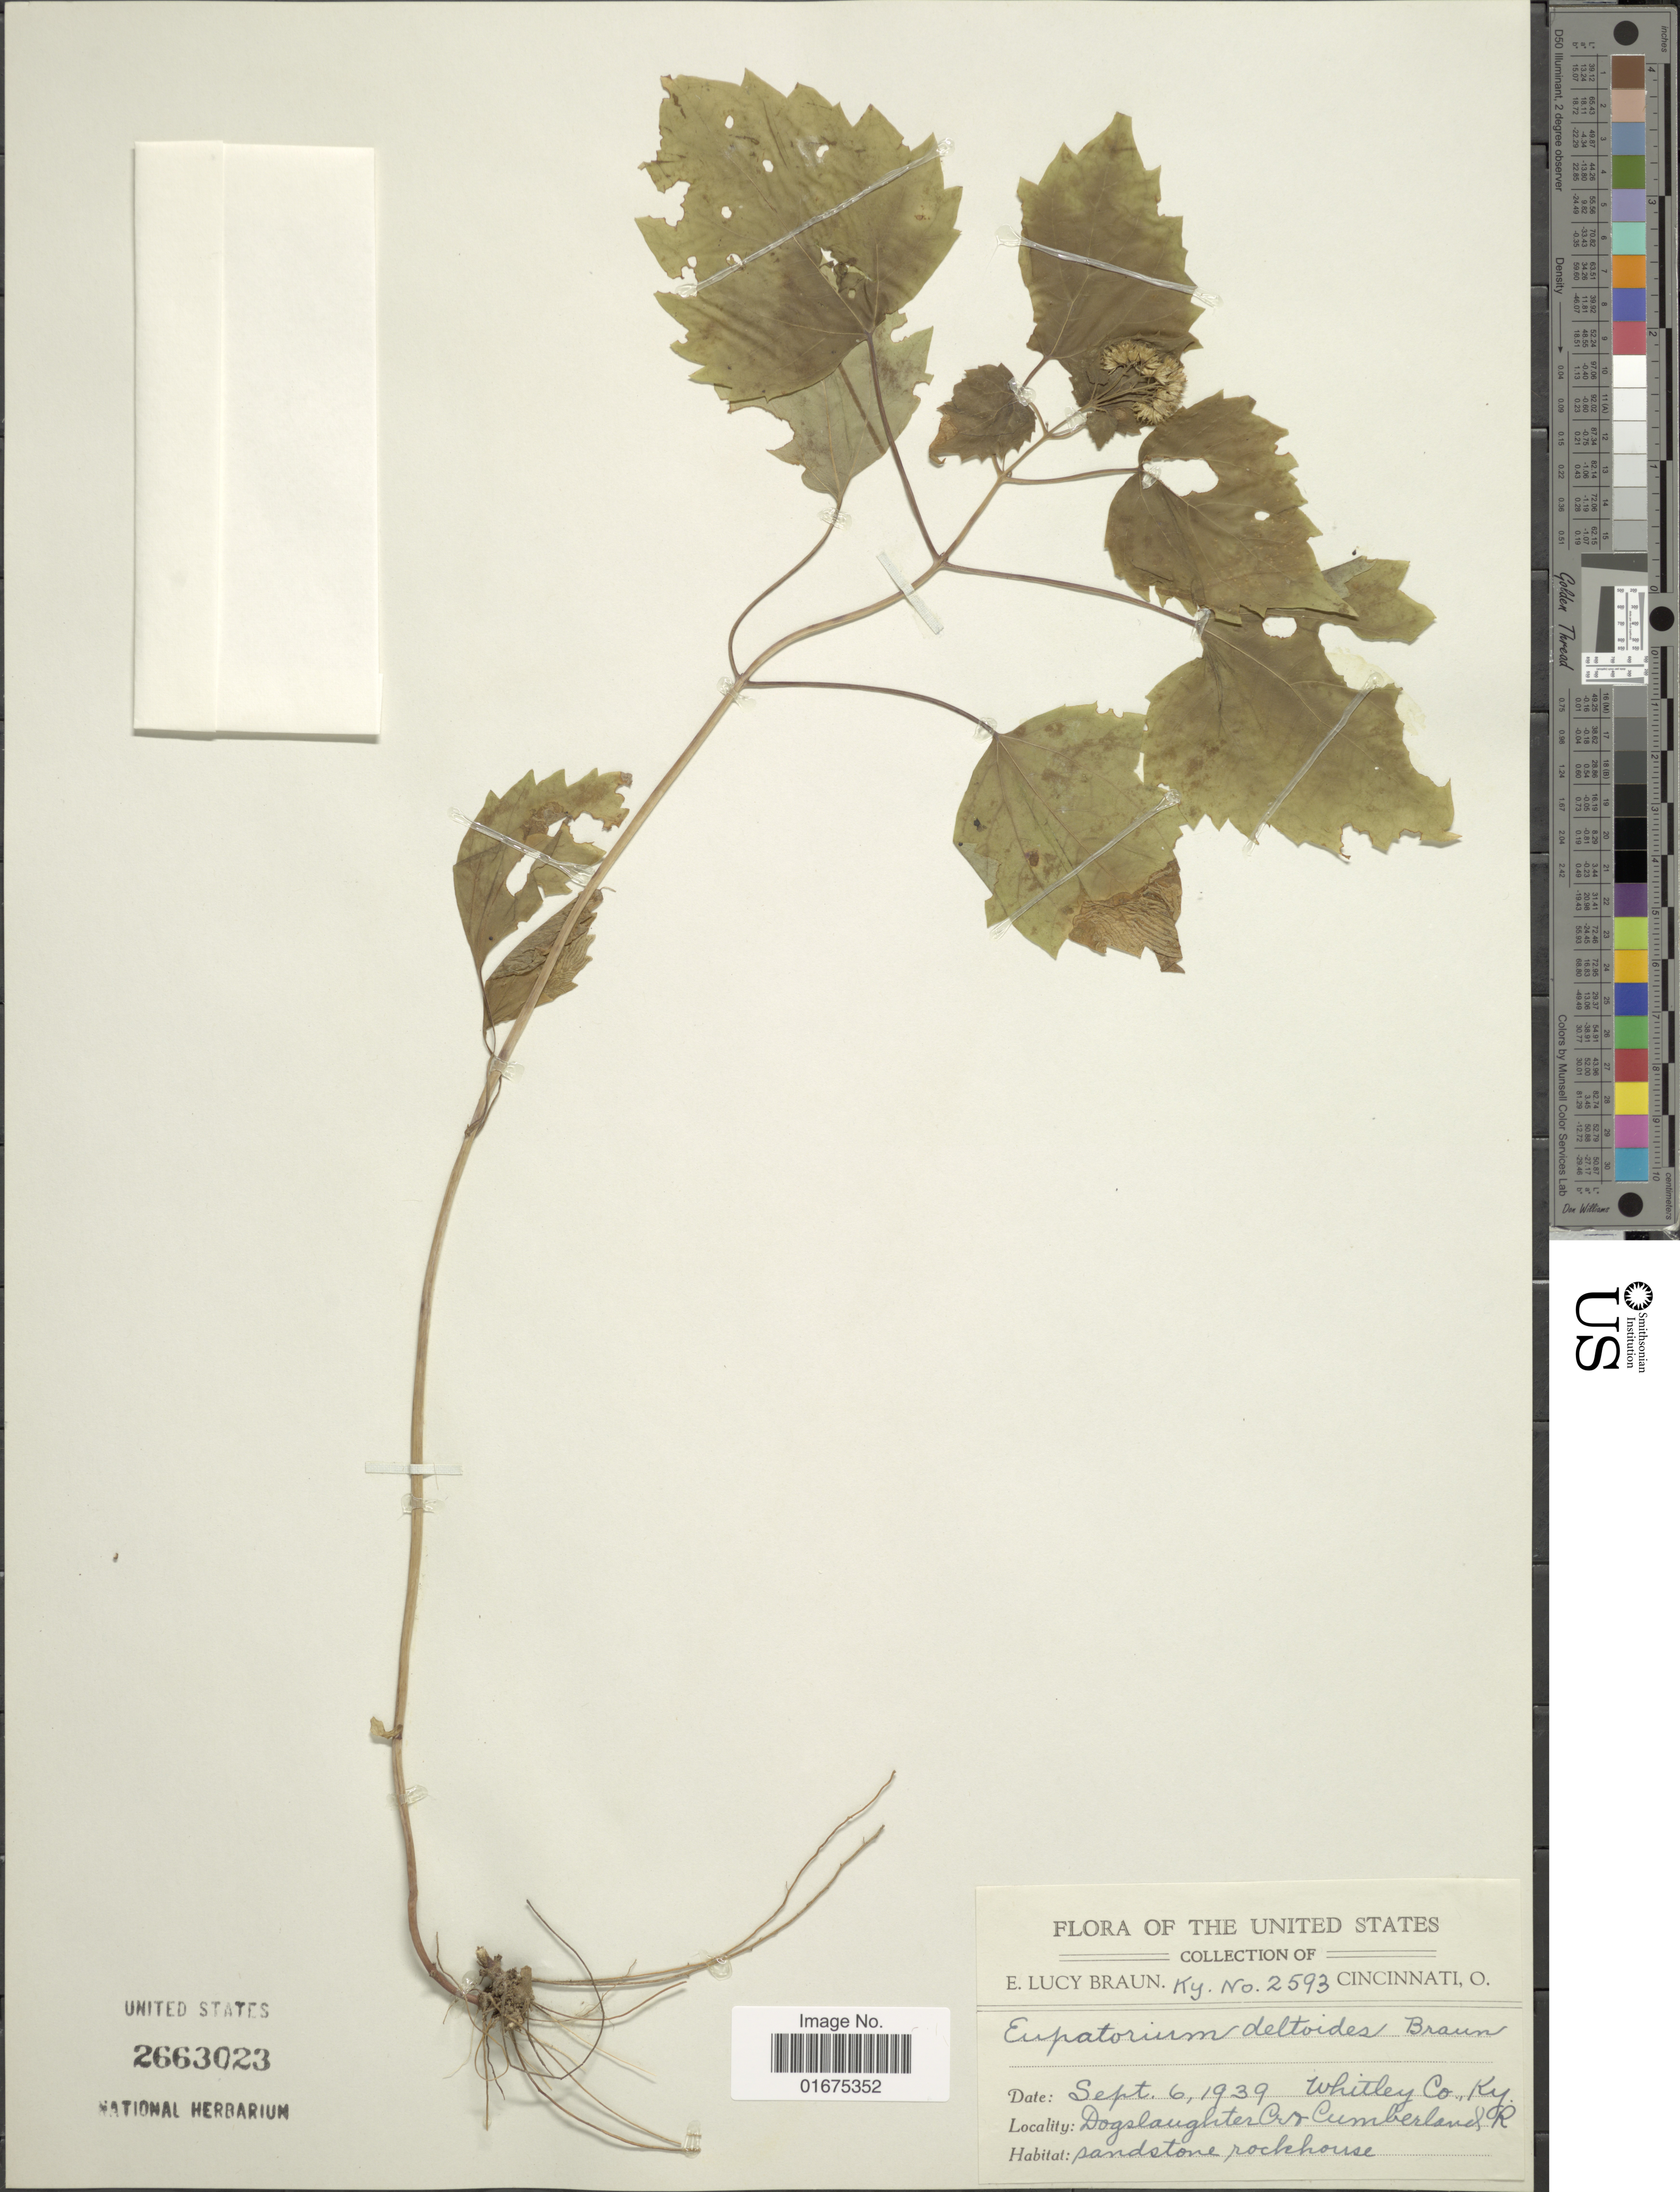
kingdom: Plantae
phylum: Tracheophyta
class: Magnoliopsida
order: Asterales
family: Asteraceae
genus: Ageratina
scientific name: Ageratina luciae-brauniae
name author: (Fernald) R.M. King & H. Rob.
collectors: E. L. Braun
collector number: KY2593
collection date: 1939-09-06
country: United States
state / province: Kentucky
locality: Dogslaughter Co. Cumberland R.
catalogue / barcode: US 2663023